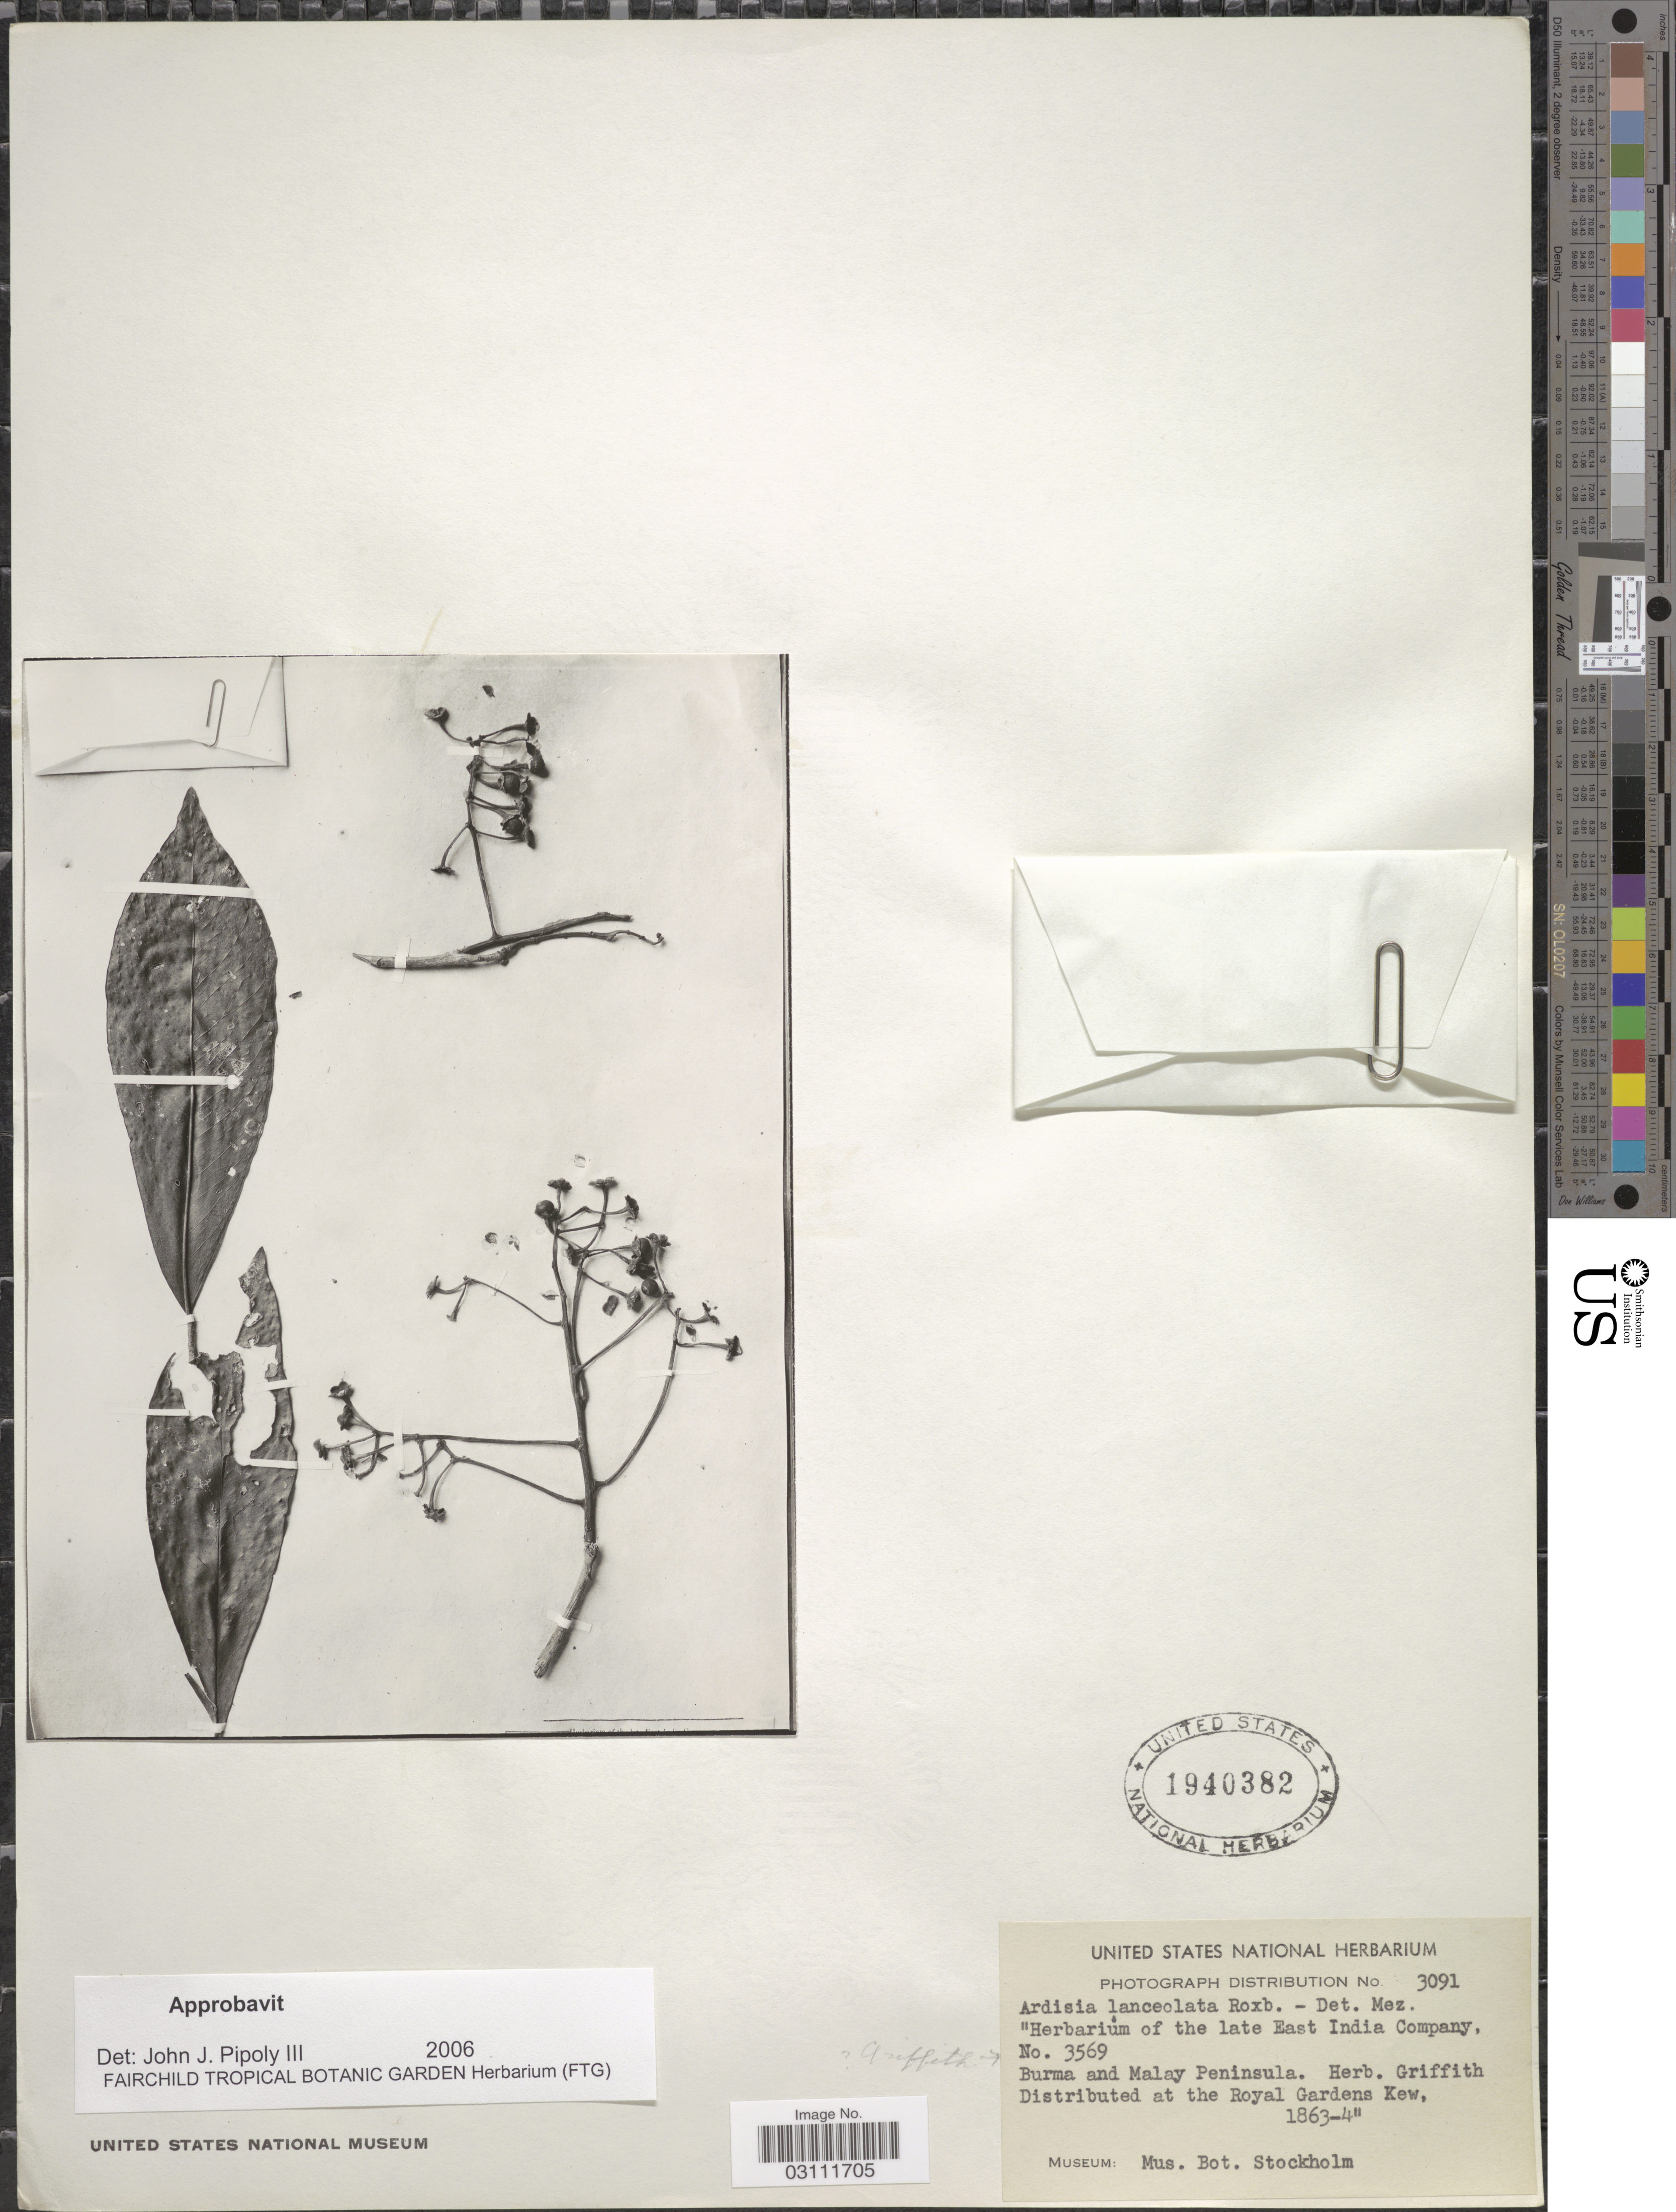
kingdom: Plantae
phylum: Tracheophyta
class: Magnoliopsida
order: Ericales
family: Primulaceae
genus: Ardisia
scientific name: Ardisia lanceolata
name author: Roxb.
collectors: ex herb. Griffith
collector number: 3569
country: Myanmar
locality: Burma and Malay Peninsula.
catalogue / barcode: US 1940382